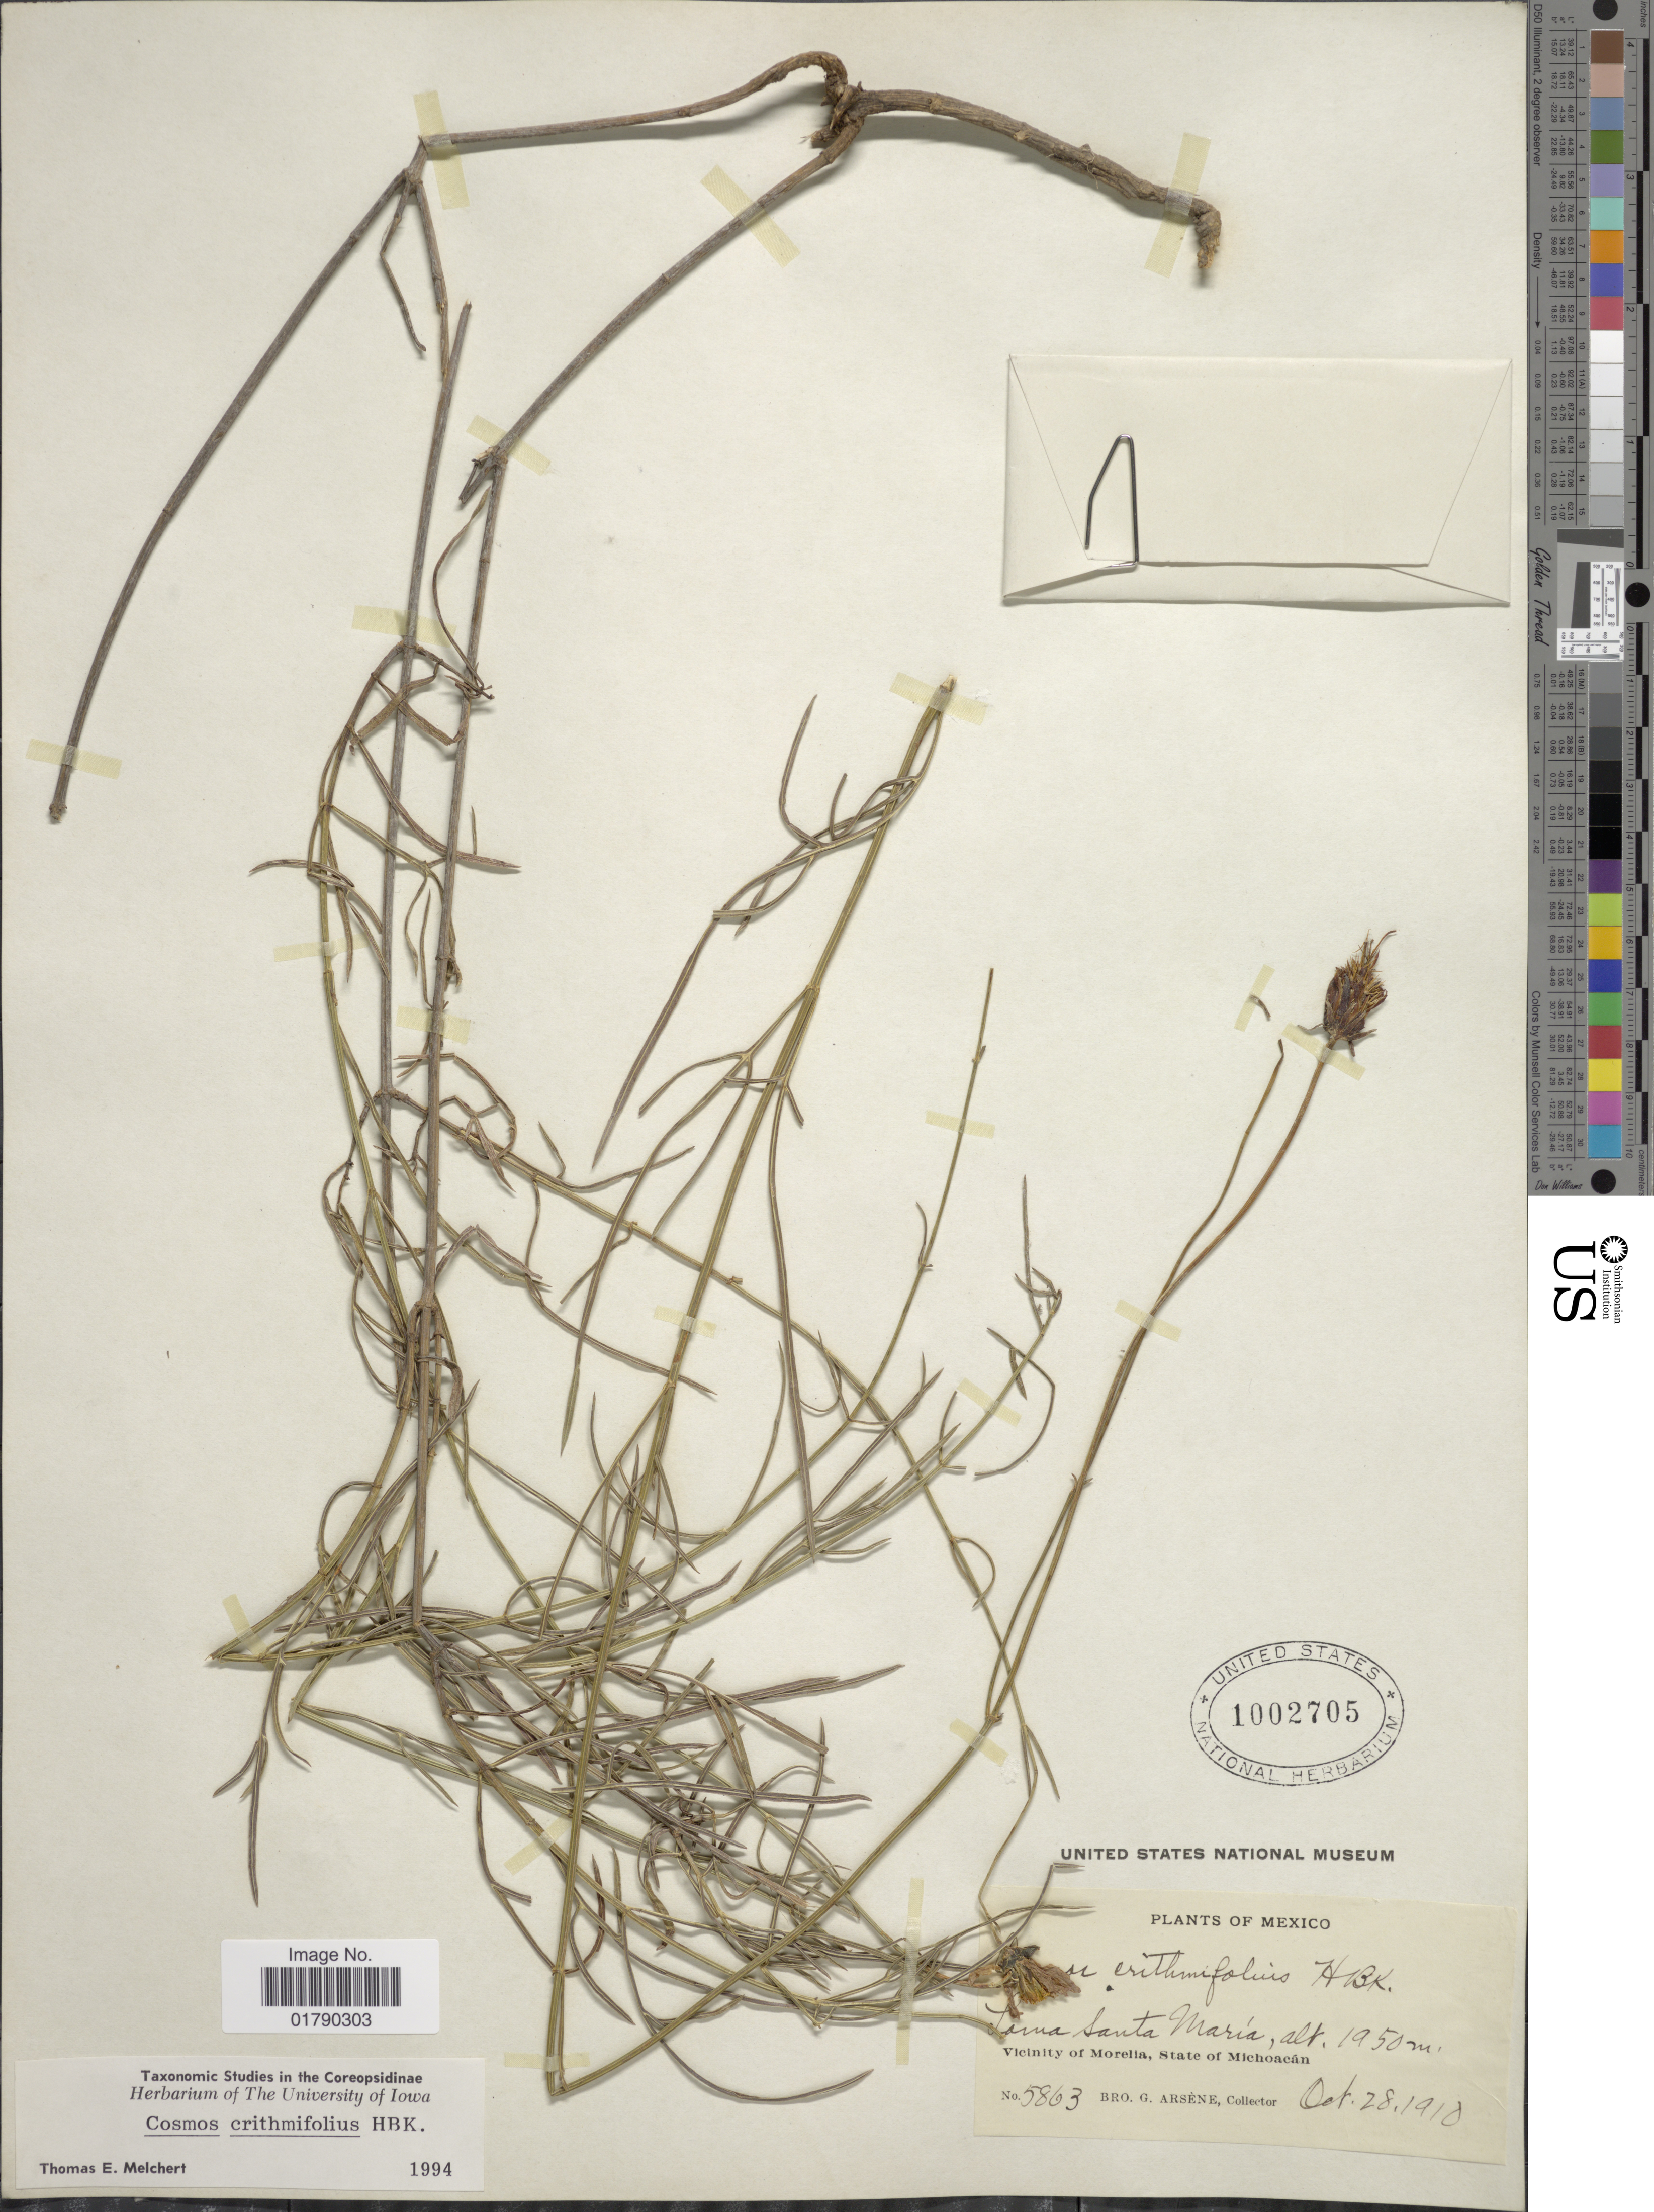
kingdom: Plantae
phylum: Tracheophyta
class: Magnoliopsida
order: Asterales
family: Asteraceae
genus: Cosmos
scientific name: Cosmos crithmifolius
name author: Kunth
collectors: Bro. G. Arsène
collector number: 5863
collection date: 1910-10-28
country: Mexico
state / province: Michoacán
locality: Loma Santa Maria, Vicinity of Morelia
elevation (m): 1950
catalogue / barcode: US 1002705